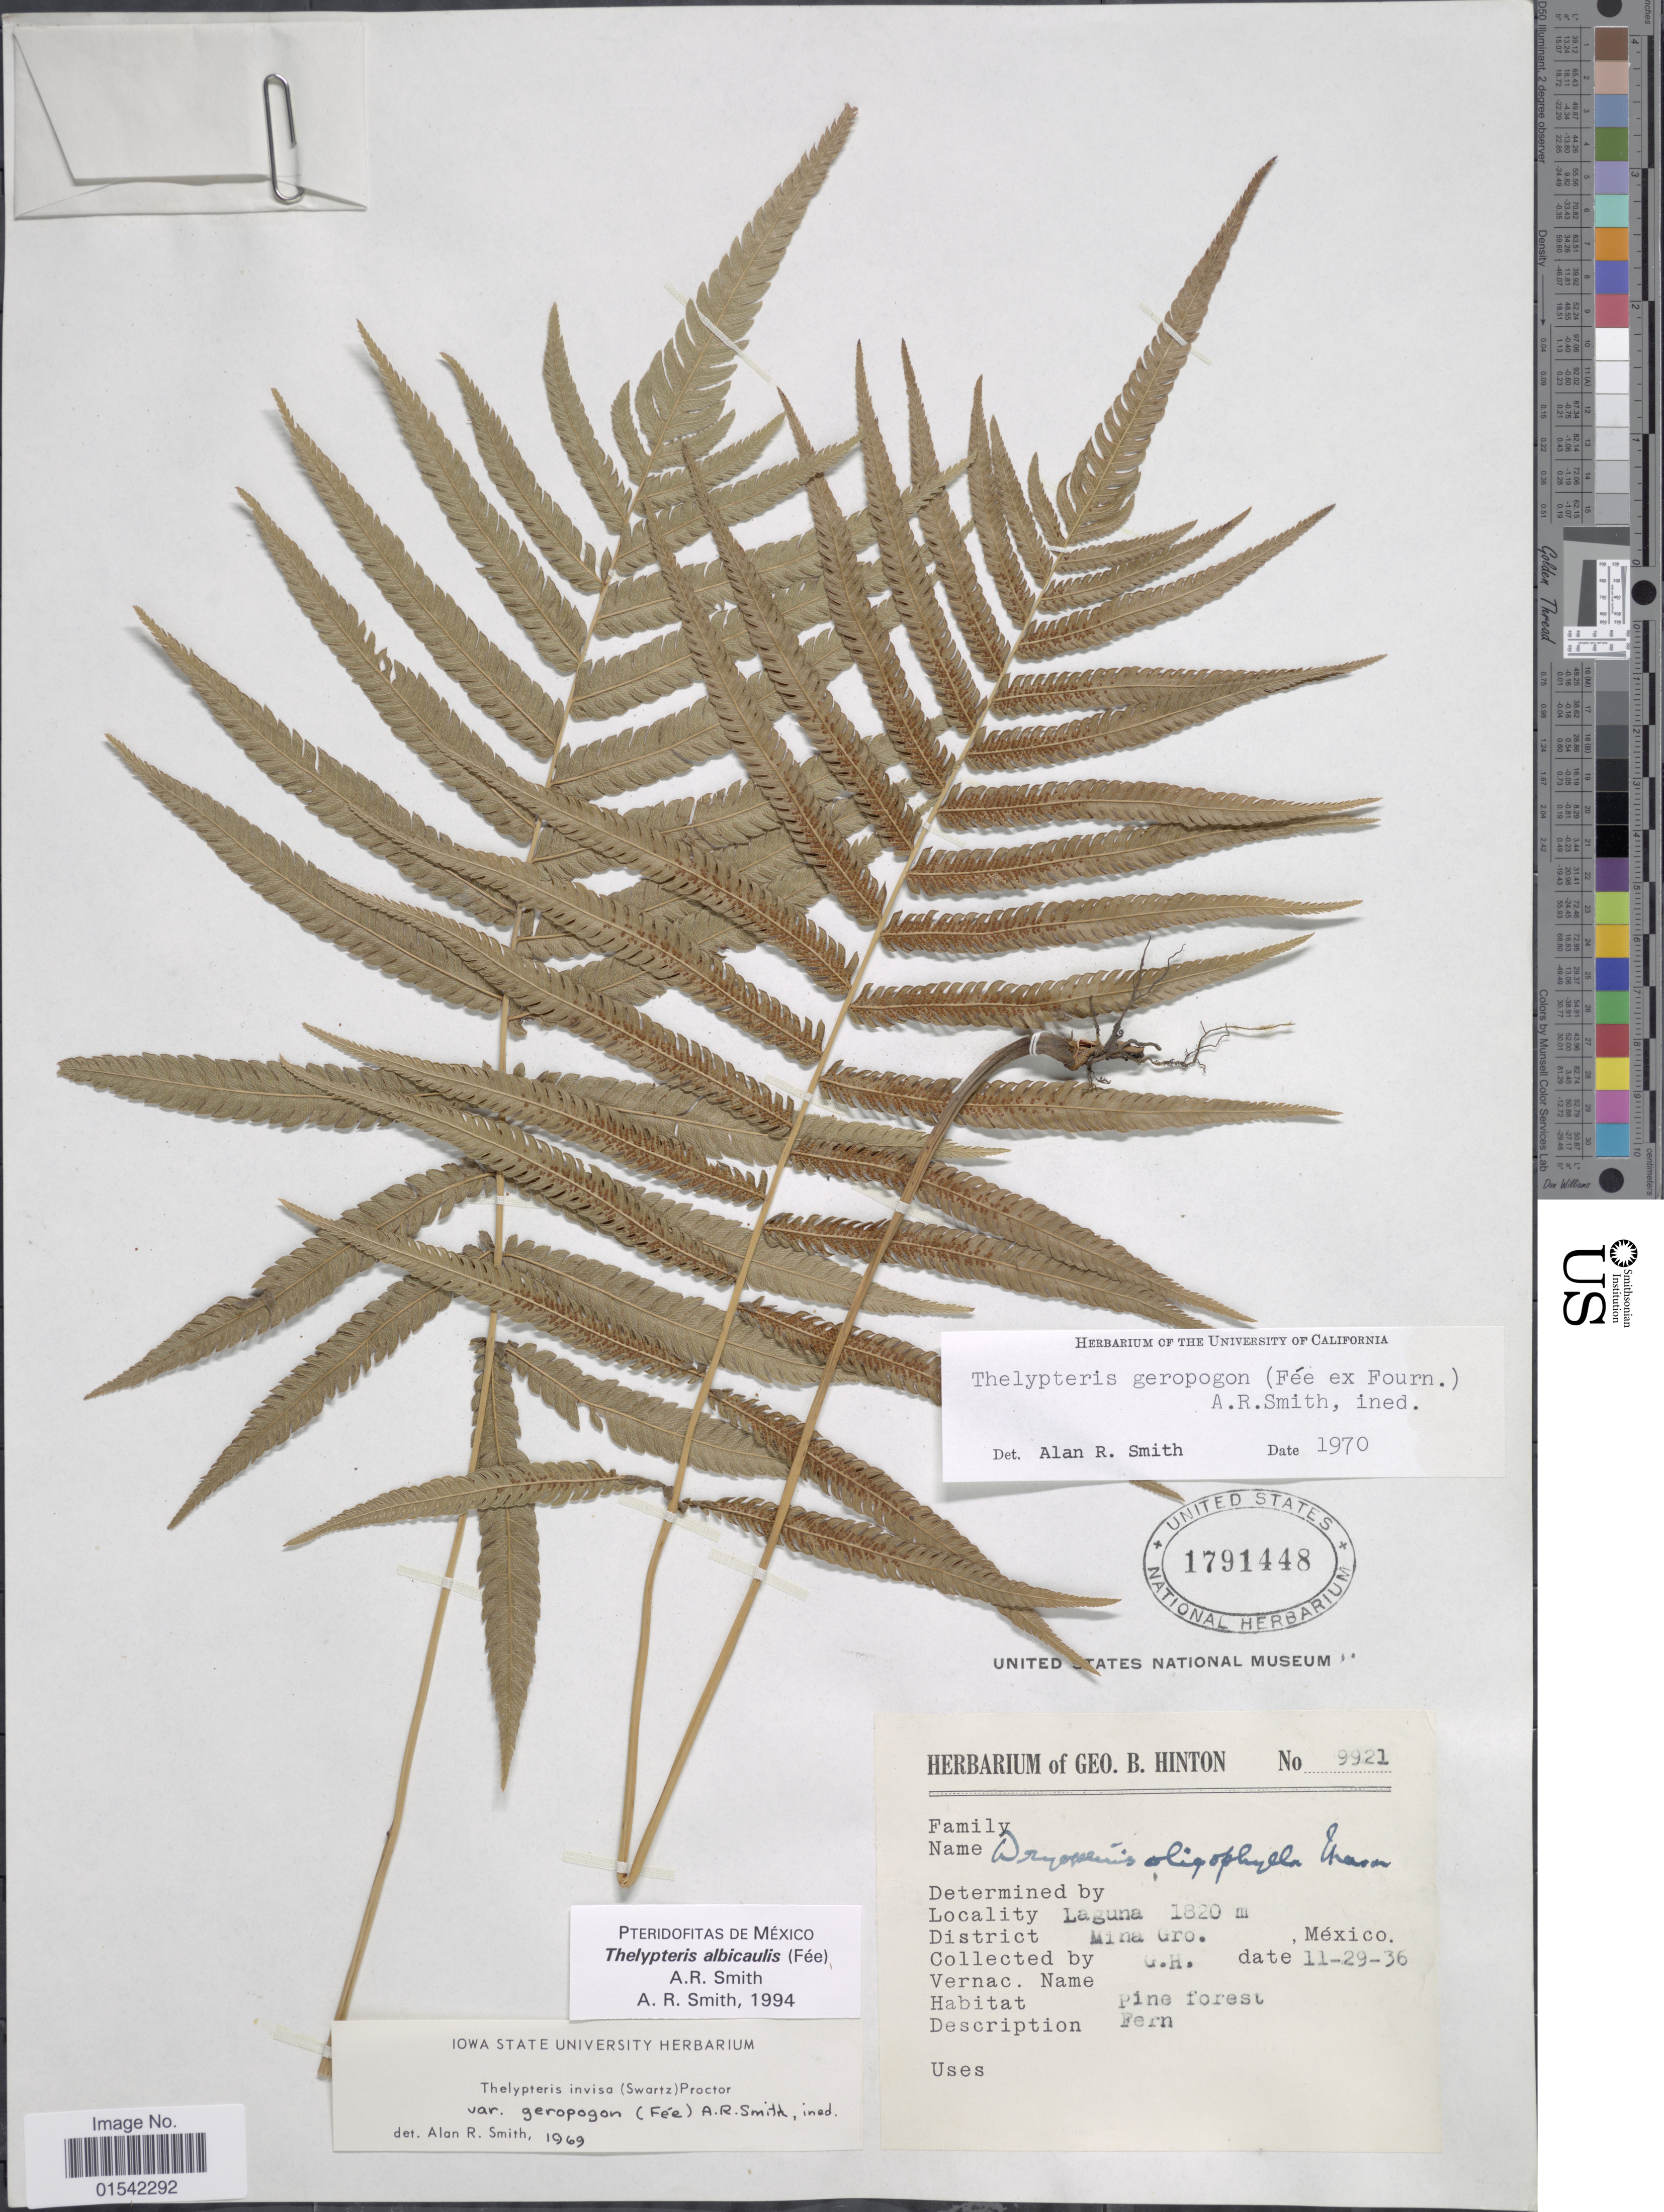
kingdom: Plantae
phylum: Tracheophyta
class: Polypodiopsida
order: Polypodiales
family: Thelypteridaceae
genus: Cyclosorus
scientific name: Cyclosorus albicaulis (Fée) comb. nov., ined 2015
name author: (Fée)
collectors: G. B. Hinton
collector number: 9921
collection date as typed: Transcribed d/m/y: 29/11/36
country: Mexico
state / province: Guerrero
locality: Laguna, Mina Gro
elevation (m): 1820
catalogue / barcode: US 1791448